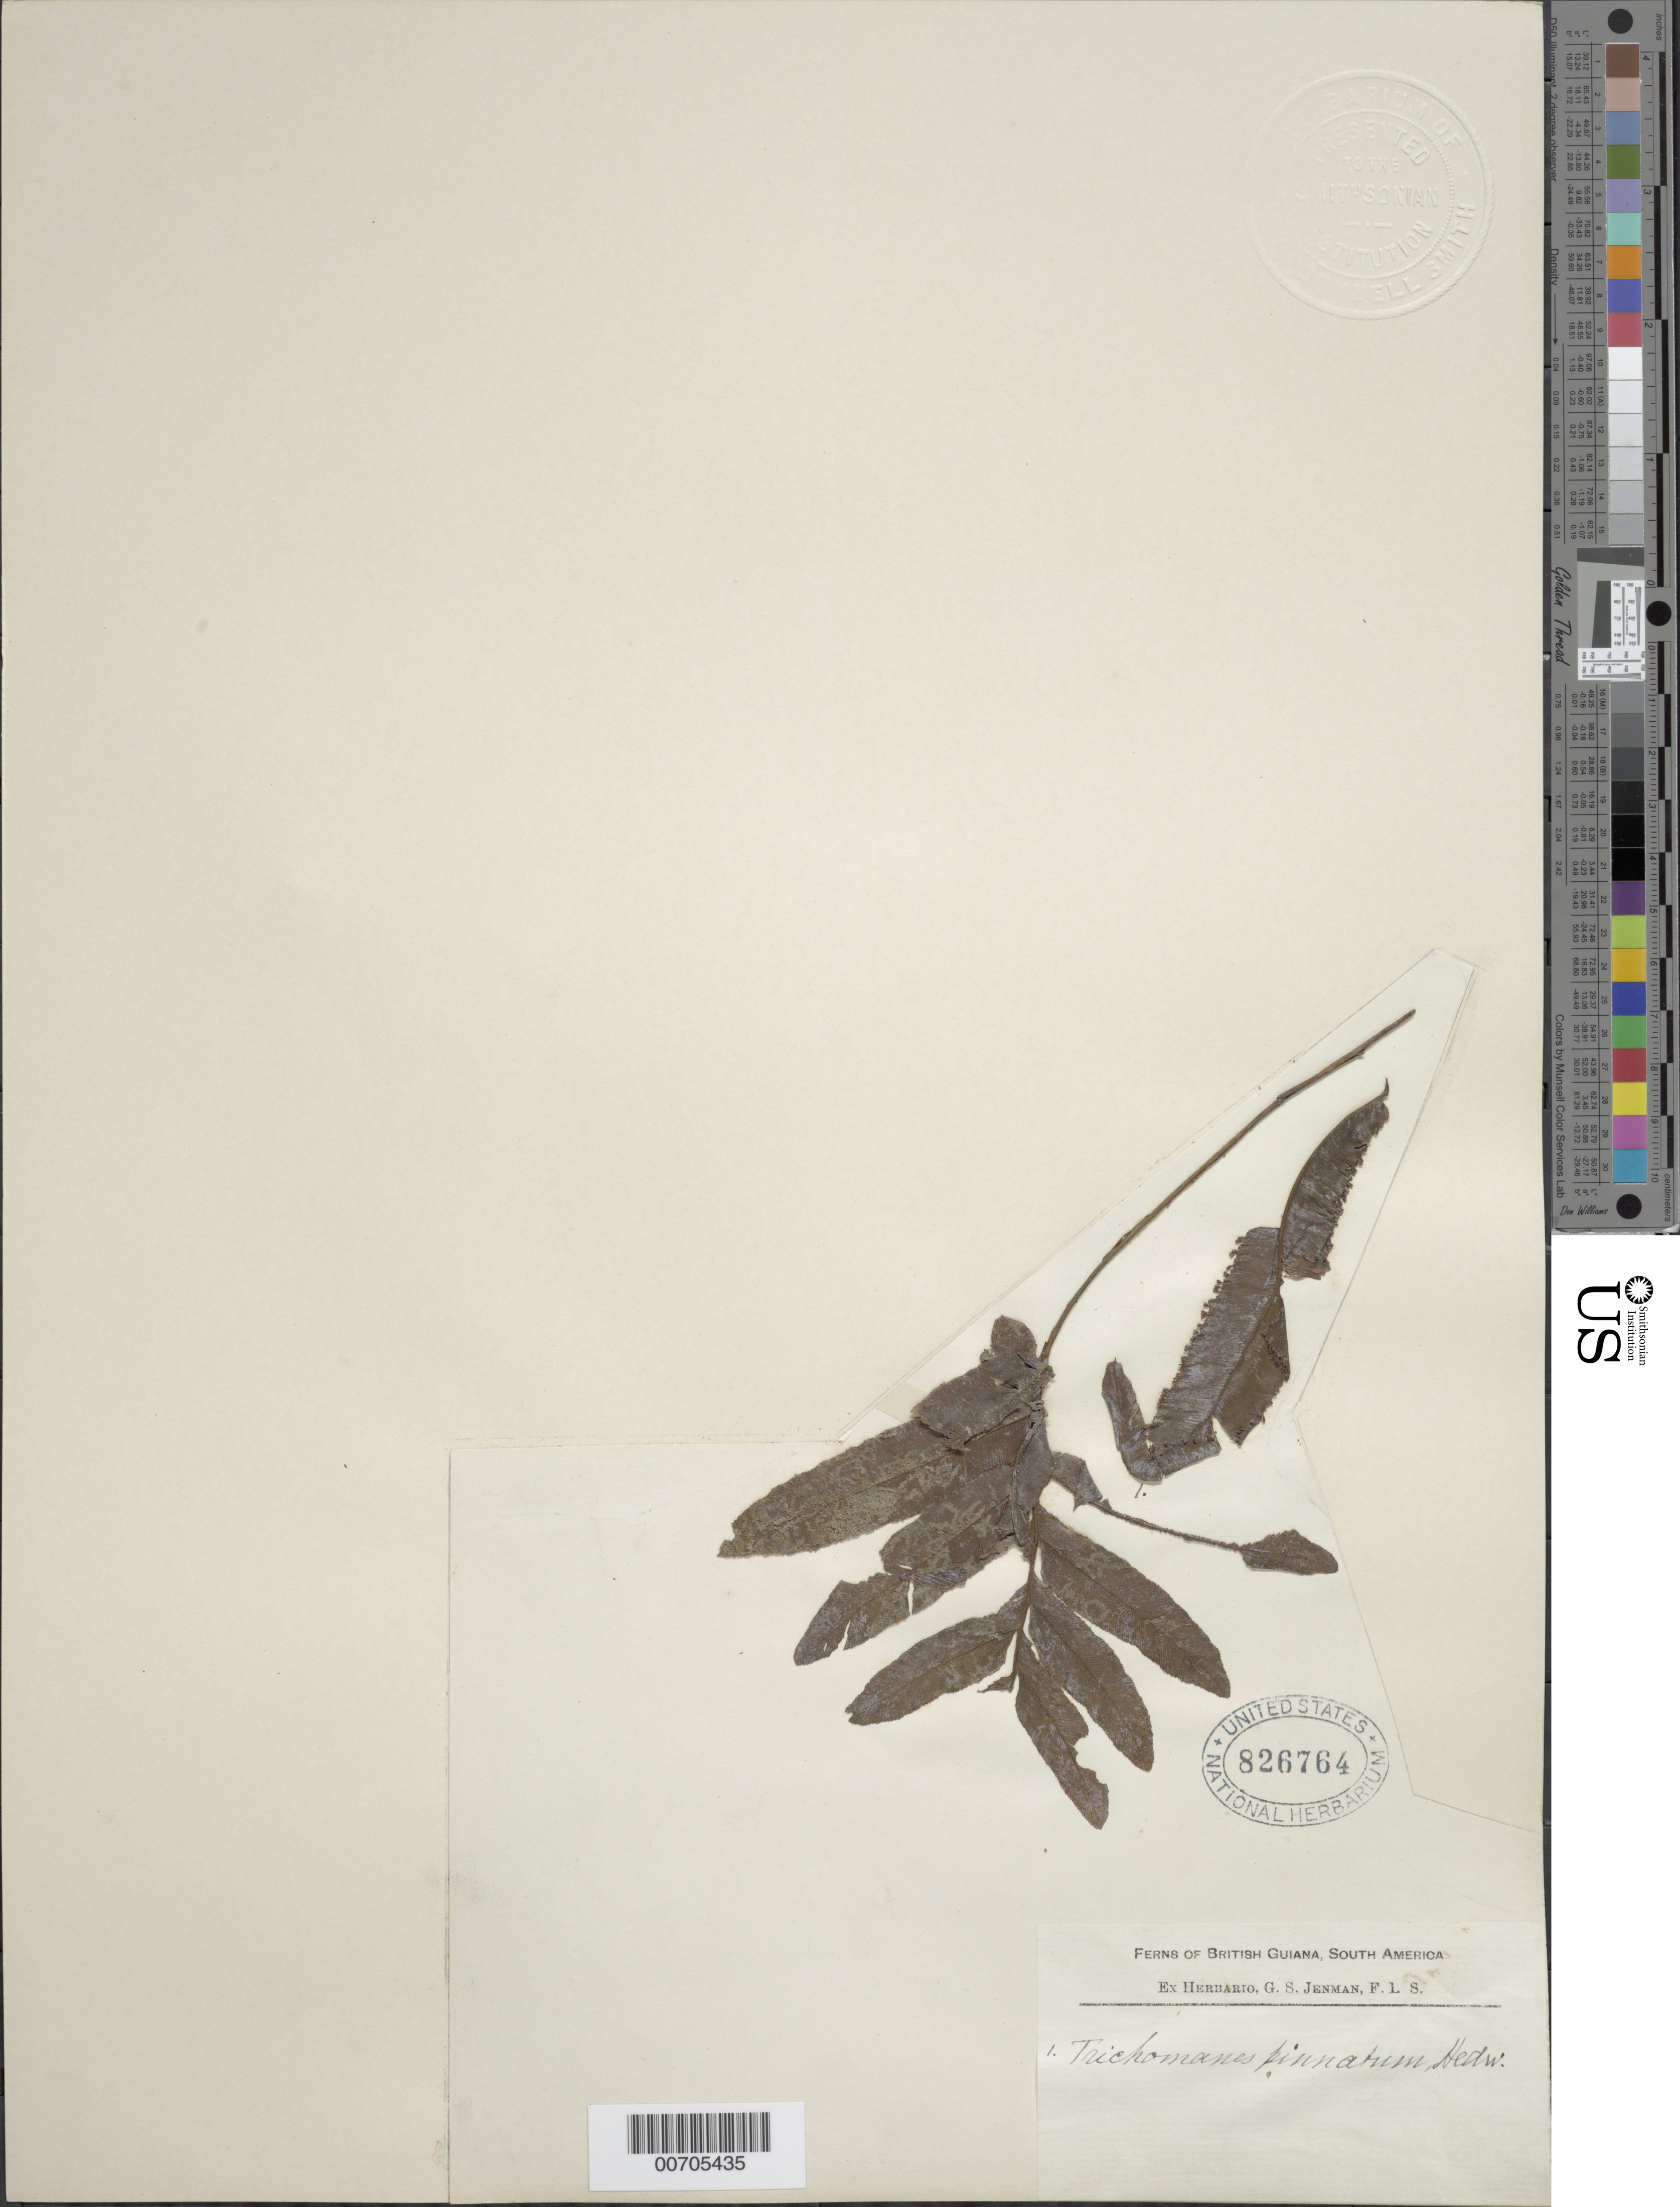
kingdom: Plantae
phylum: Tracheophyta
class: Polypodiopsida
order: Hymenophyllales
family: Hymenophyllaceae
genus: Trichomanes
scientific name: Trichomanes pinnatum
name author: Hedw.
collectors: G. S. Jenman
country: Guyana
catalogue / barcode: US 826764